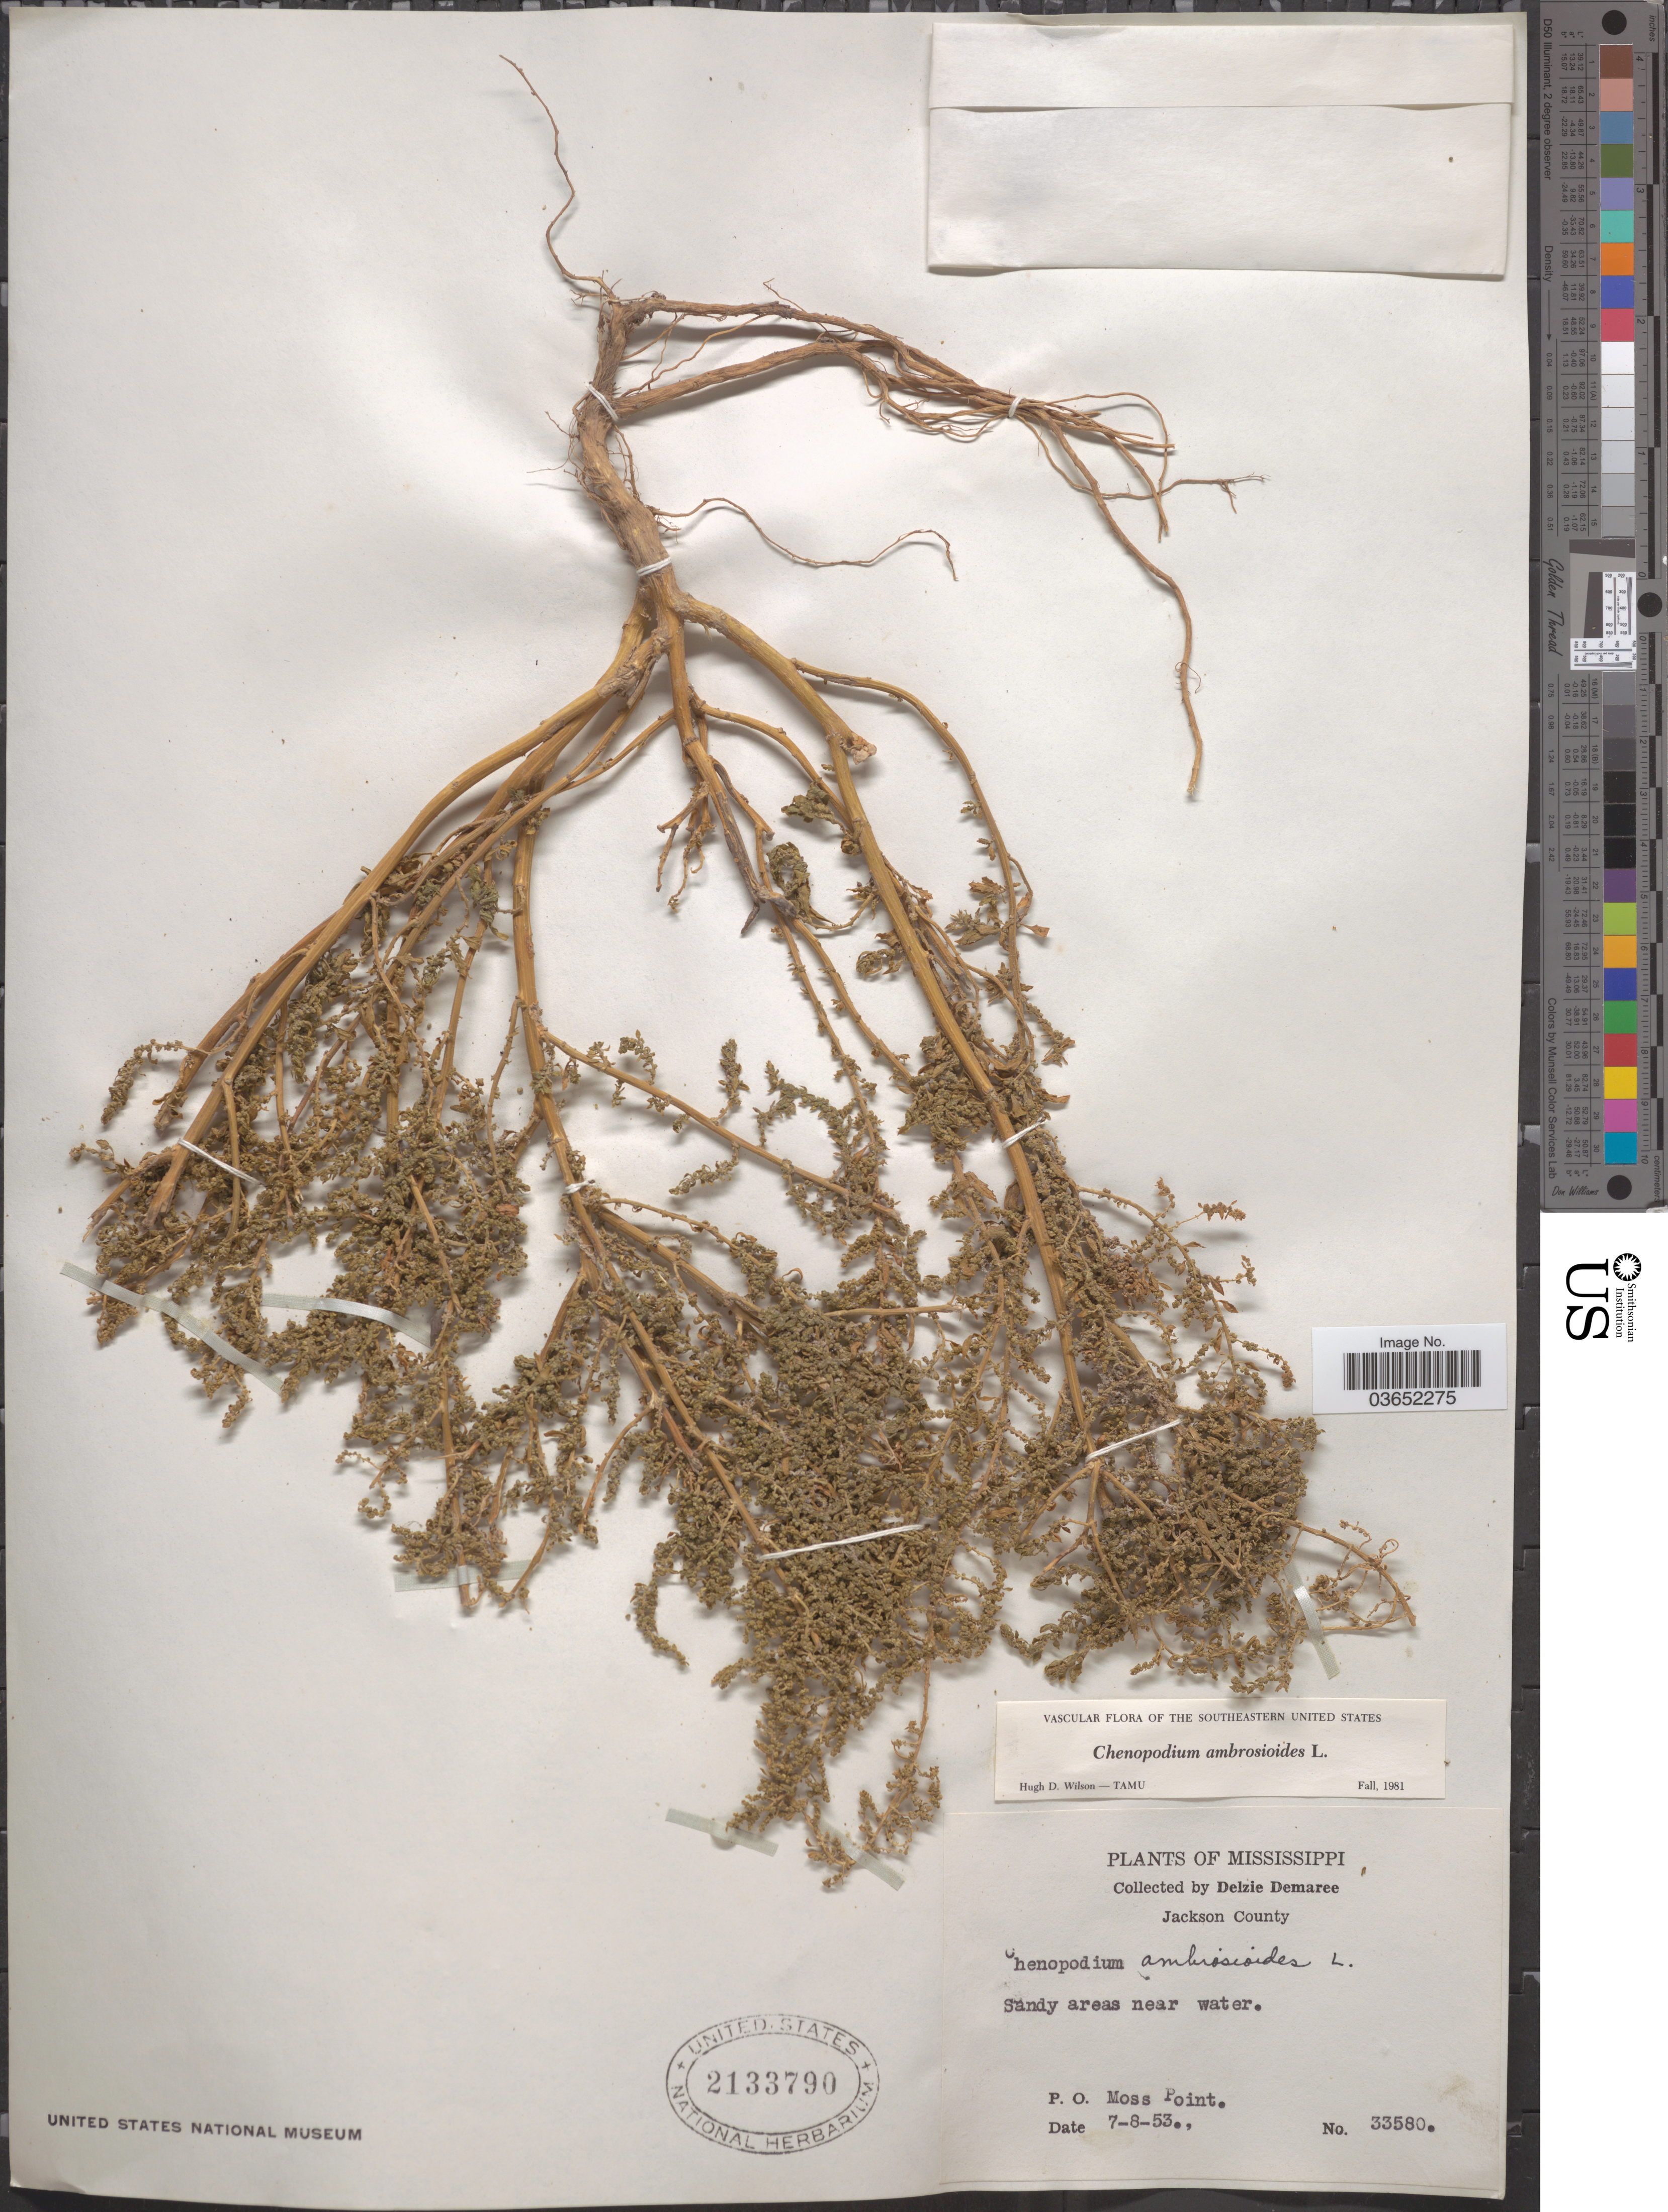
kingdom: Plantae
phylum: Tracheophyta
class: Magnoliopsida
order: Caryophyllales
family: Amaranthaceae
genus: Chenopodium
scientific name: Chenopodium ambrosioides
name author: L.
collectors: D. Demaree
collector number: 33580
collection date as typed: Transcribed d/m/y: 8/7/53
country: United States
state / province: Mississippi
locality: Jackson County. Sandy areas near water. P.O. Moss Point.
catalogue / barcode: US 2133790